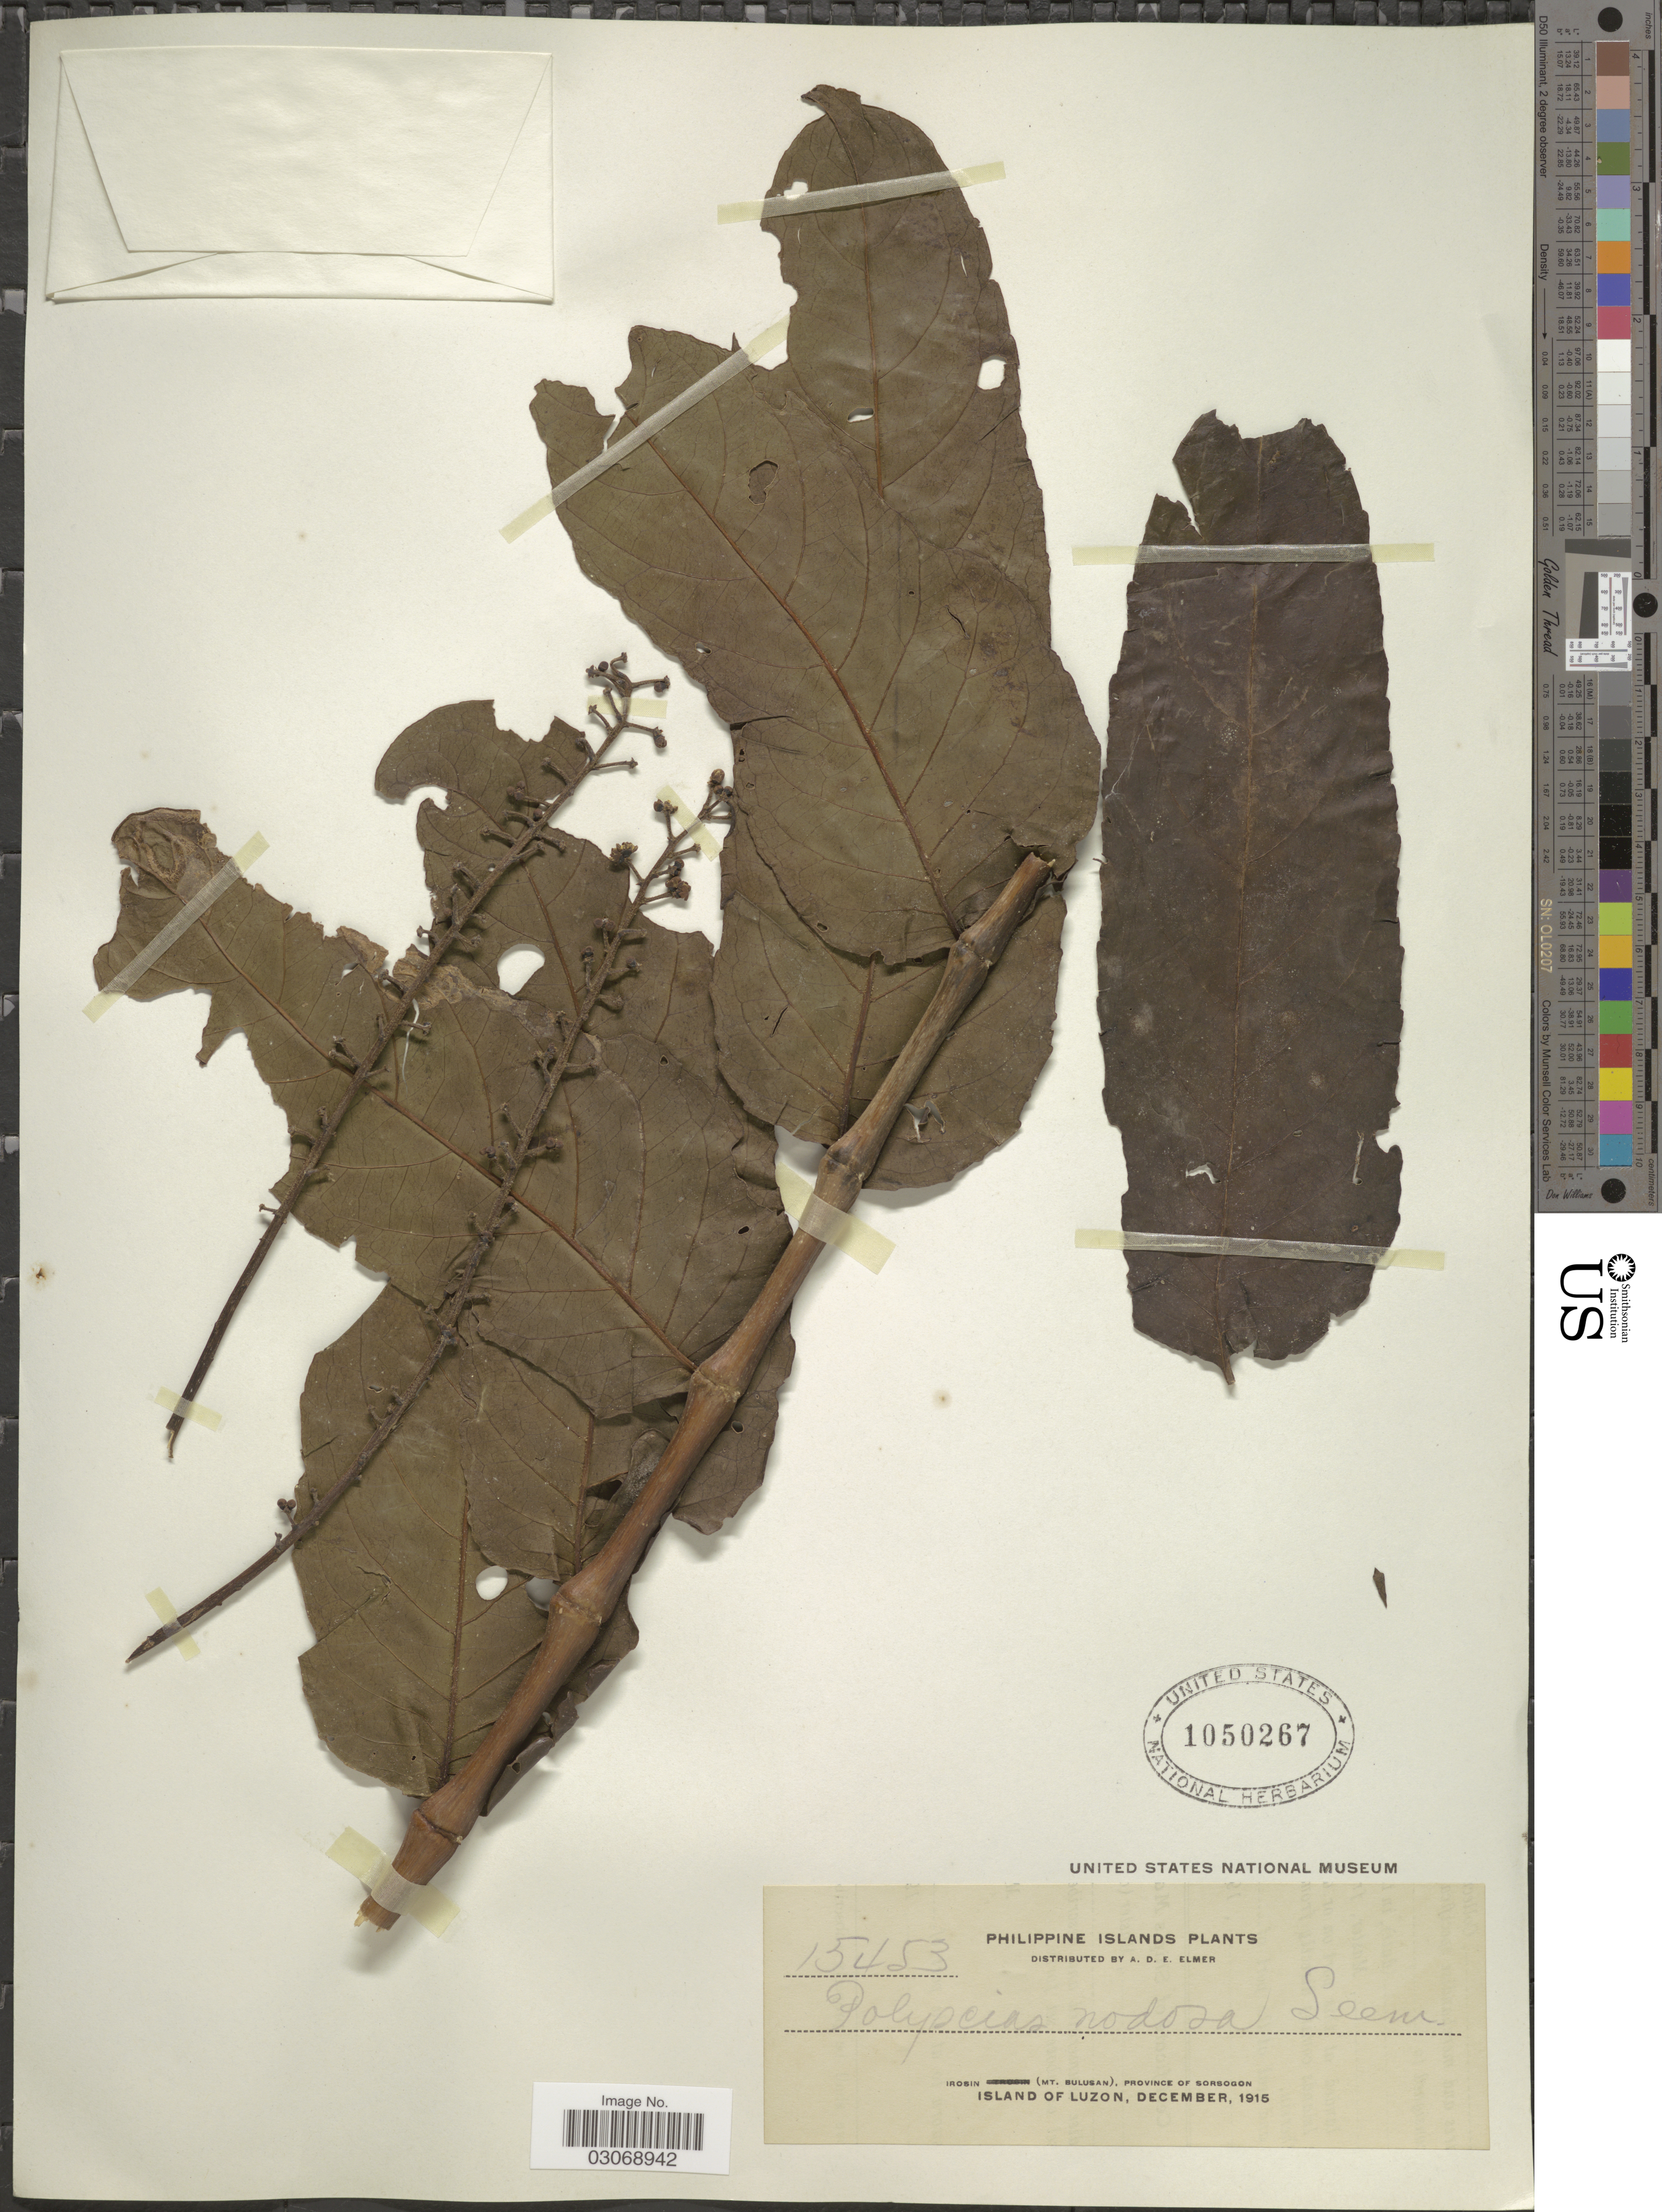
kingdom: Plantae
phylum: Tracheophyta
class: Magnoliopsida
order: Apiales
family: Araliaceae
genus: Polyscias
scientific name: Polyscias nodosa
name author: (Blume) Seem.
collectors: A. D. E. Elmer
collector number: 15453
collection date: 1915-12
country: Philippines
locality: Philippine Islands. Irosin (Mt. Bulusan), Province of Sorsogon. Island of Luzon.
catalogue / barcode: US 1050267